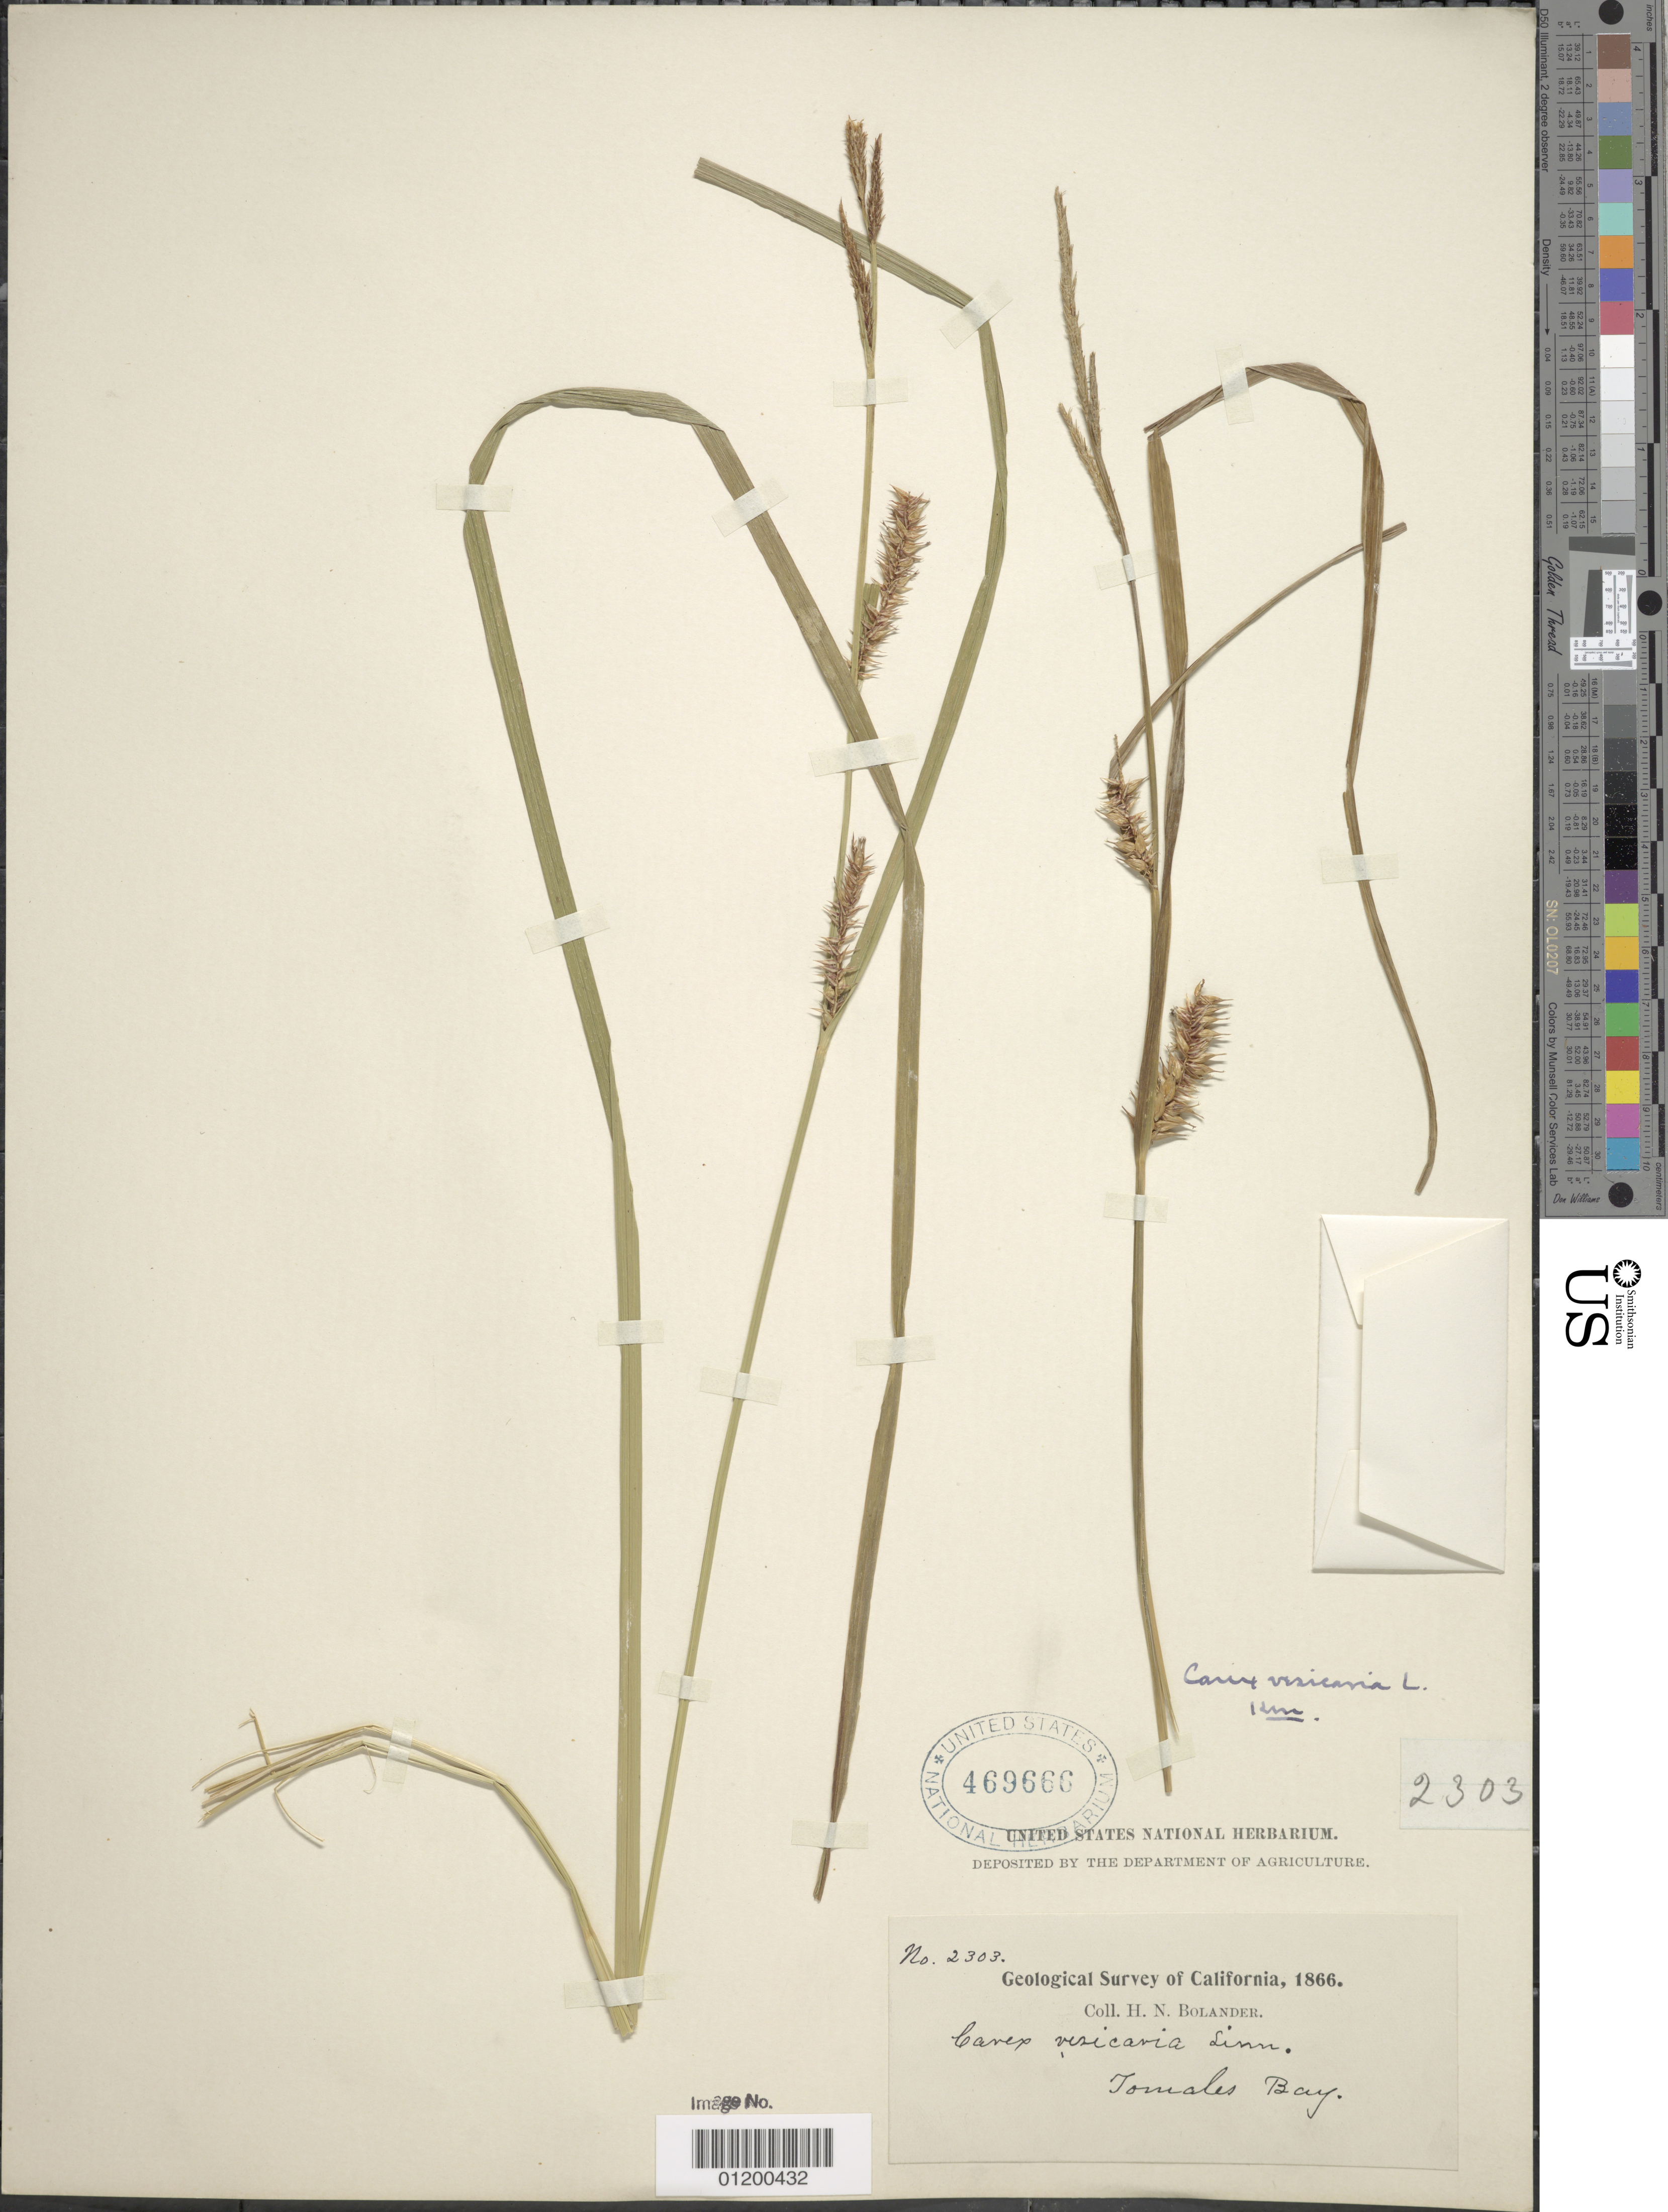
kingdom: Plantae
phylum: Tracheophyta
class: Liliopsida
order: Poales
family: Cyperaceae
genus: Carex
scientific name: Carex vesicaria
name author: L.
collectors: H. Bolander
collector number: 2303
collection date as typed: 1866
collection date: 1866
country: United States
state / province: California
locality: Tomales Bay.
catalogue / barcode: US 469666